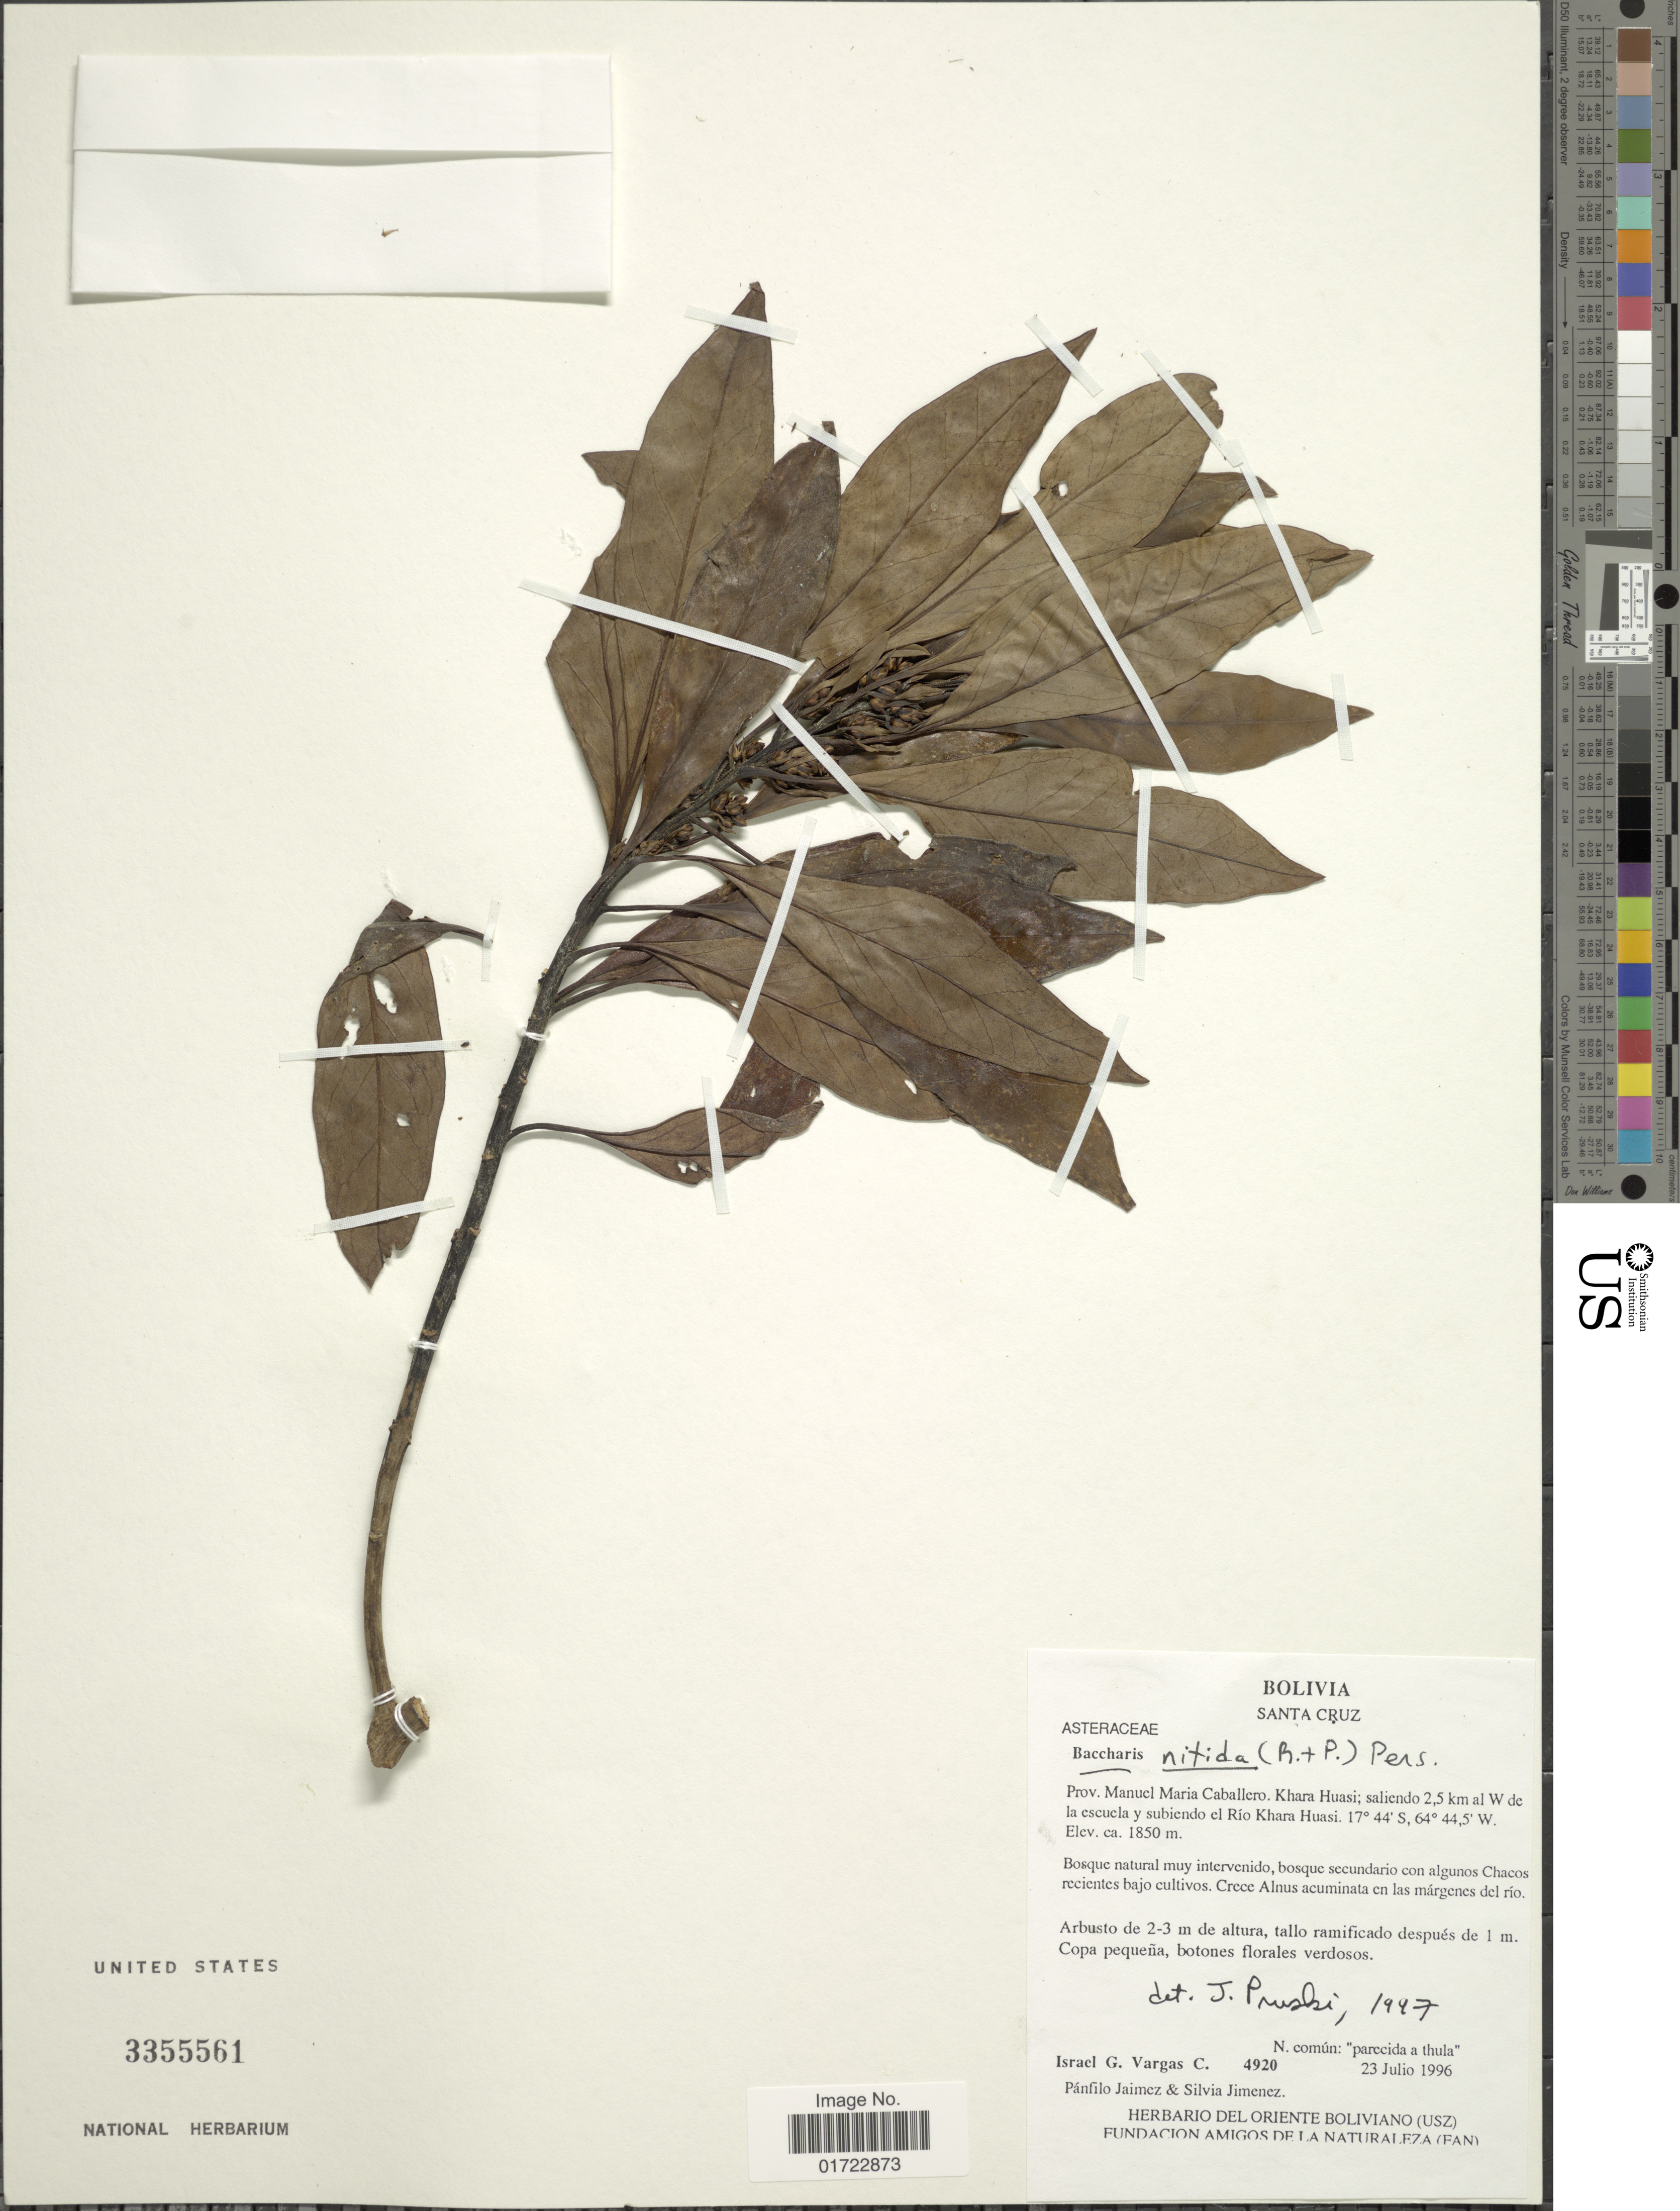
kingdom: Plantae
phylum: Tracheophyta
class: Magnoliopsida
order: Asterales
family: Asteraceae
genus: Baccharis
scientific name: Baccharis nitida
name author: (Ruiz & Pav.) Pers.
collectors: I. G. Vargas C., P. Jaimez & S. Jiménez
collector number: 4920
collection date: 1996-07-23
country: Bolivia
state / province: Santa Cruz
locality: Prov. Manuel Maria Caballero. Khara Huasi; saliendo 2,5 km al W de la escuela y subiendo el Río Khara Huasi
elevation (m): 1850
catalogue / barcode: US 3355561